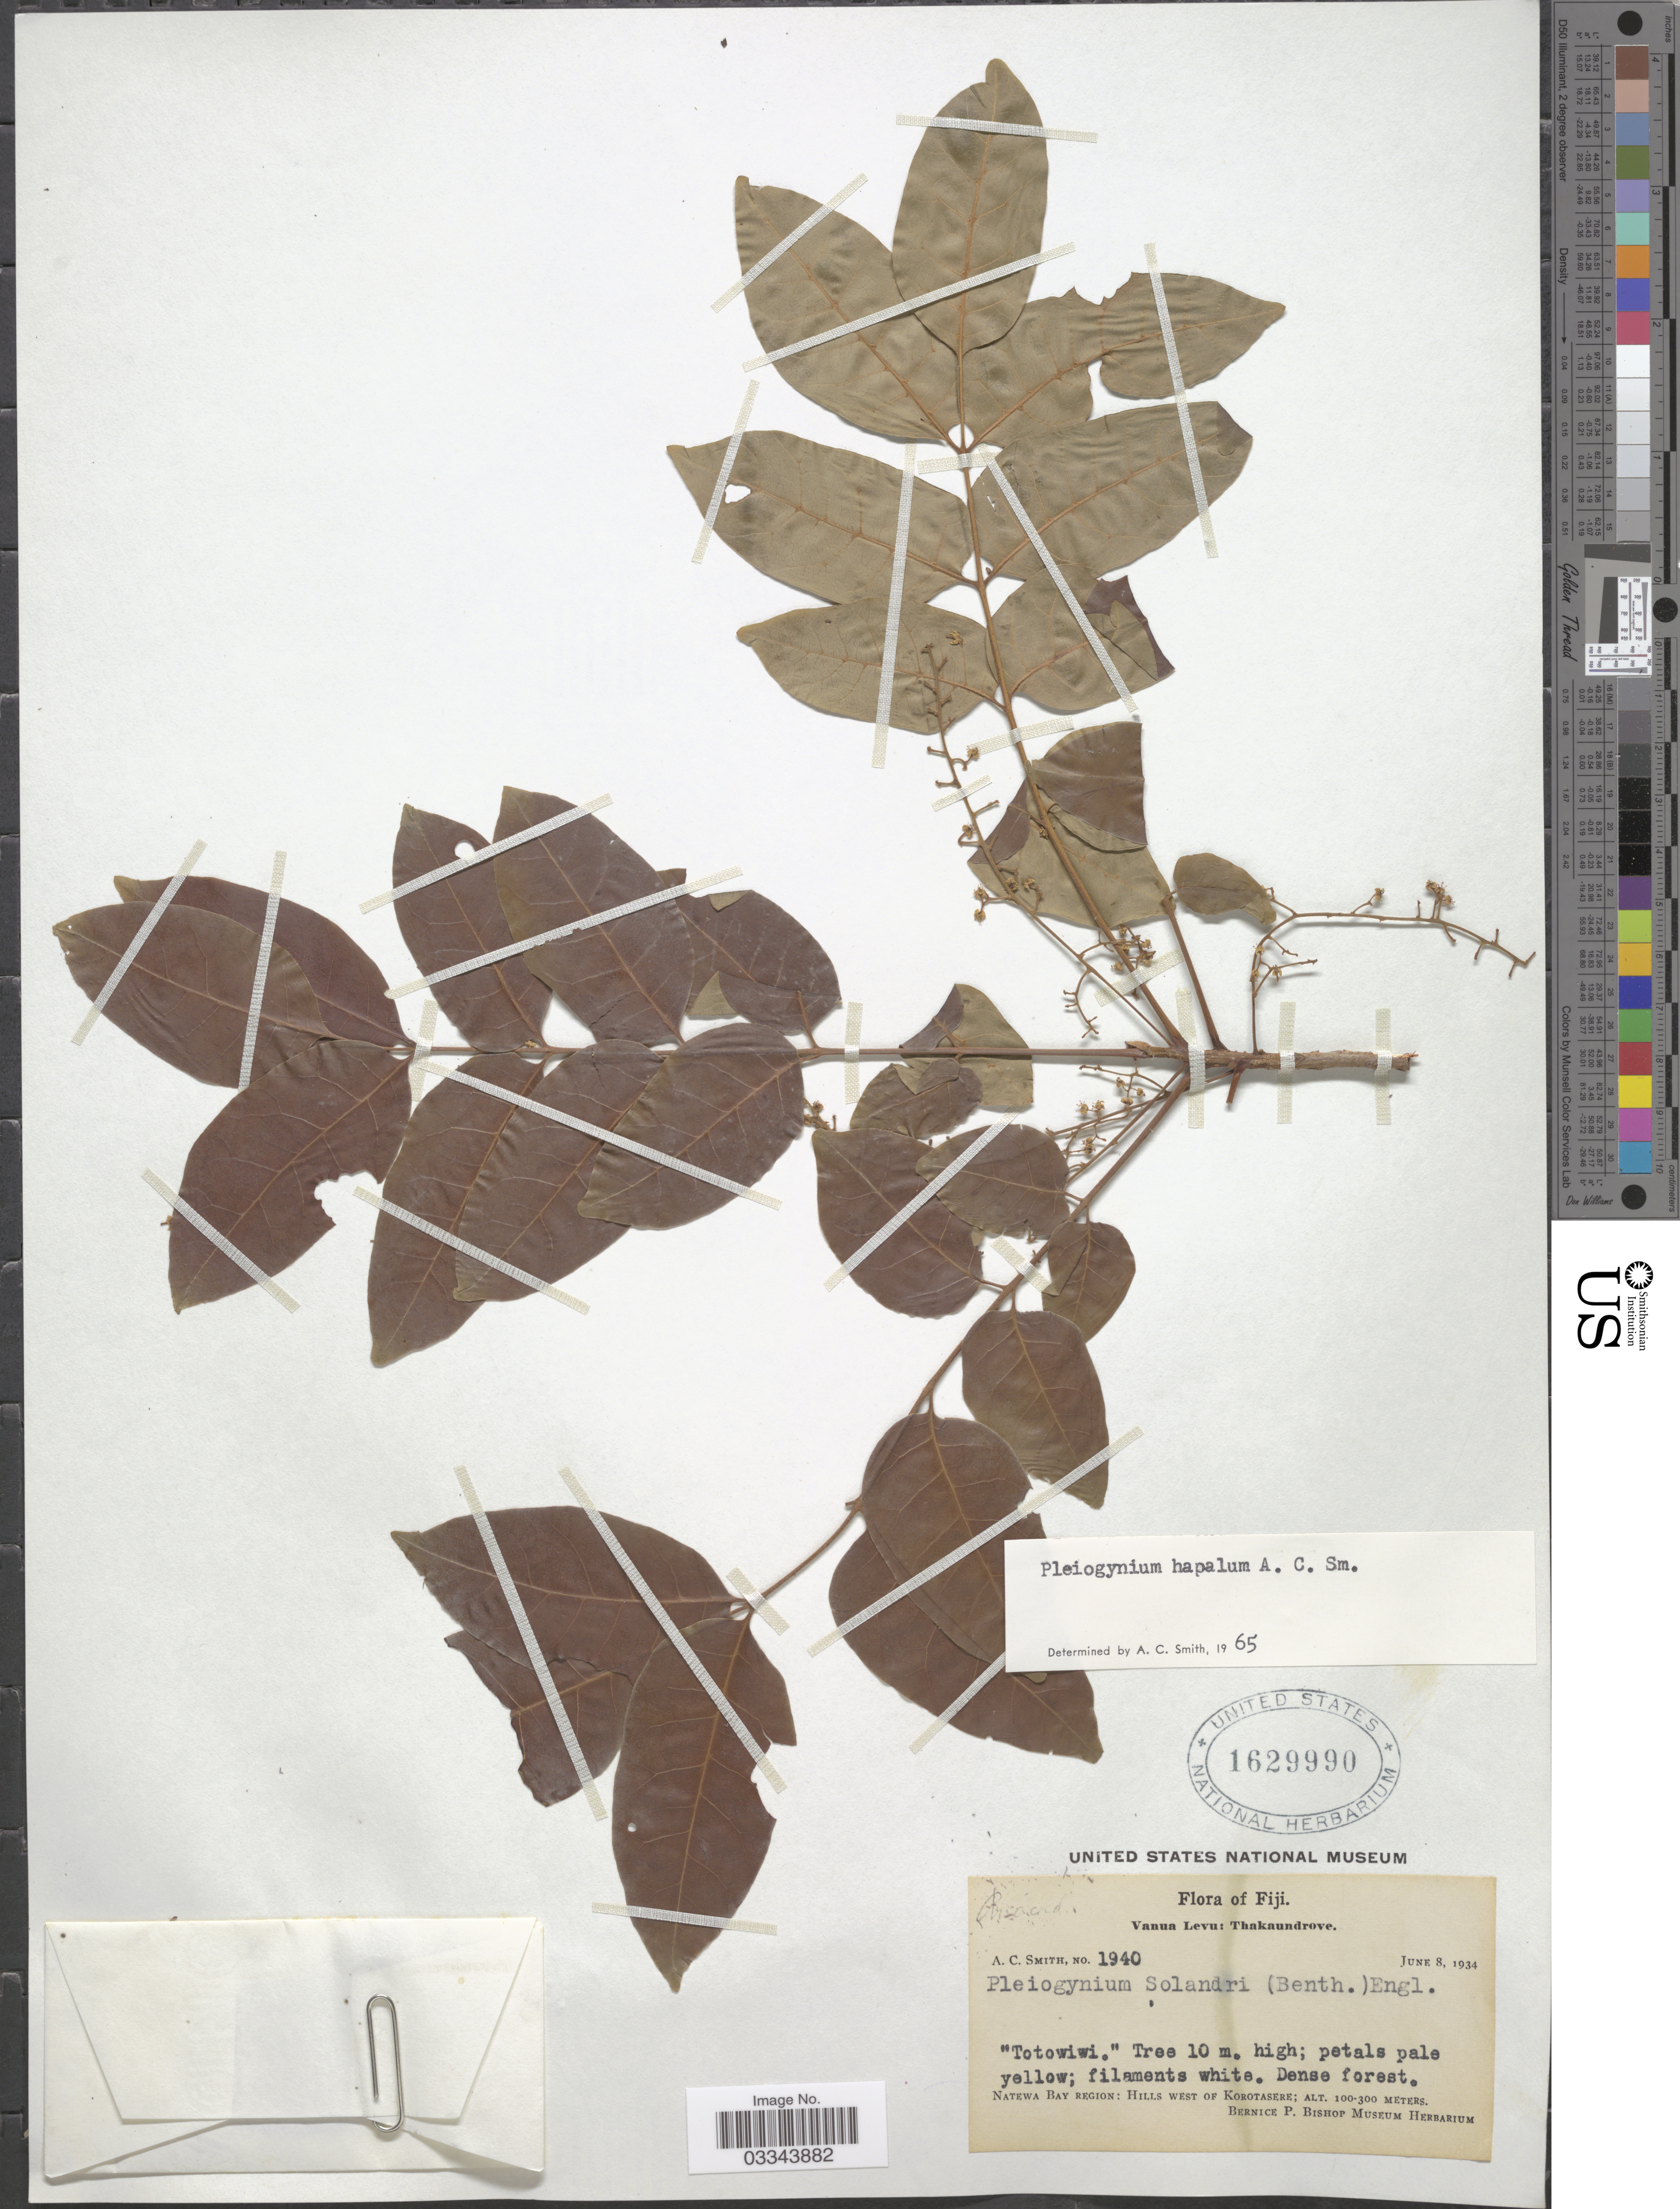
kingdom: Plantae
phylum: Tracheophyta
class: Magnoliopsida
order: Sapindales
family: Anacardiaceae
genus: Pleiogynium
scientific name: Pleiogynium hapalum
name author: A.C. Sm.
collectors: A. C. Smith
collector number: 1940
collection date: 1934-06-08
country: Fiji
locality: Vanua Levu: Thakaundrove, Natewa Bay Region: Hills west of Korotasere.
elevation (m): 100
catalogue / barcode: US 1629990